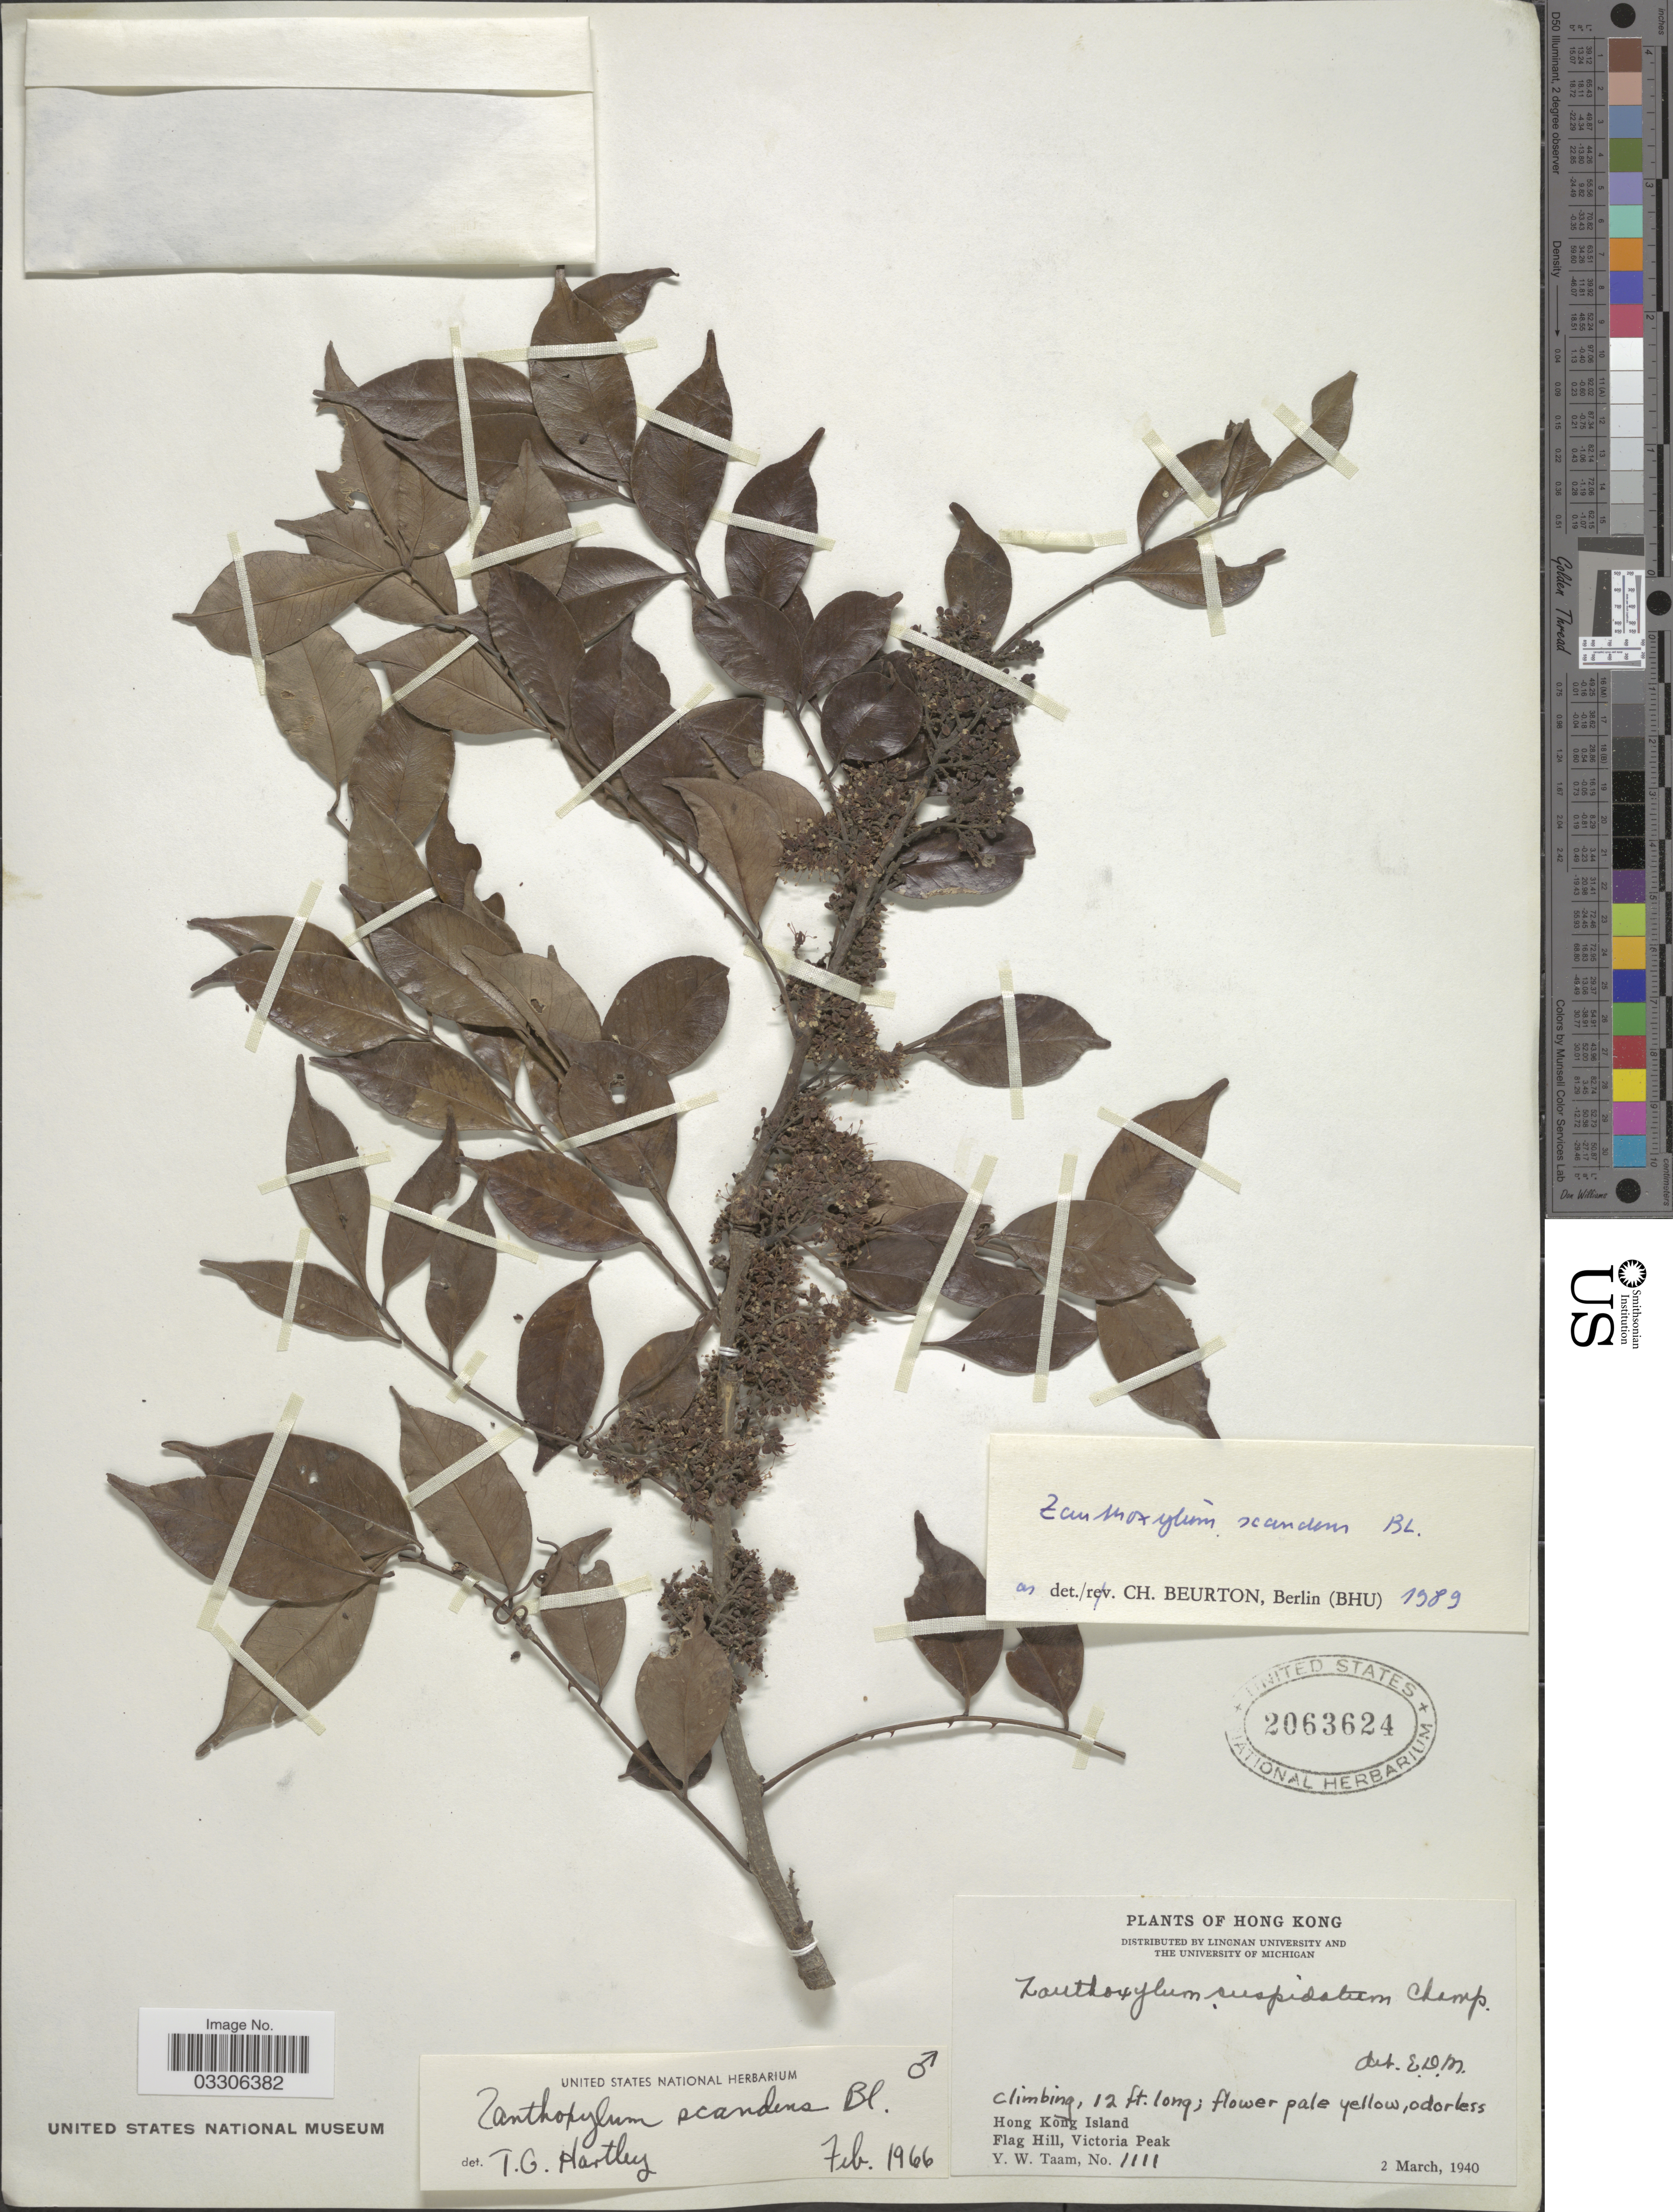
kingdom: Plantae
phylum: Tracheophyta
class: Magnoliopsida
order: Sapindales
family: Rutaceae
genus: Zanthoxylum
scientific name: Zanthoxylum scandens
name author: Blume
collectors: Y. W. Taam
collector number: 1111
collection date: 1940-03-02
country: China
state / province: Hong Kong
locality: Hong Kong Island. Flag Hill, Victoria Peak.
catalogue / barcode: US 2063624